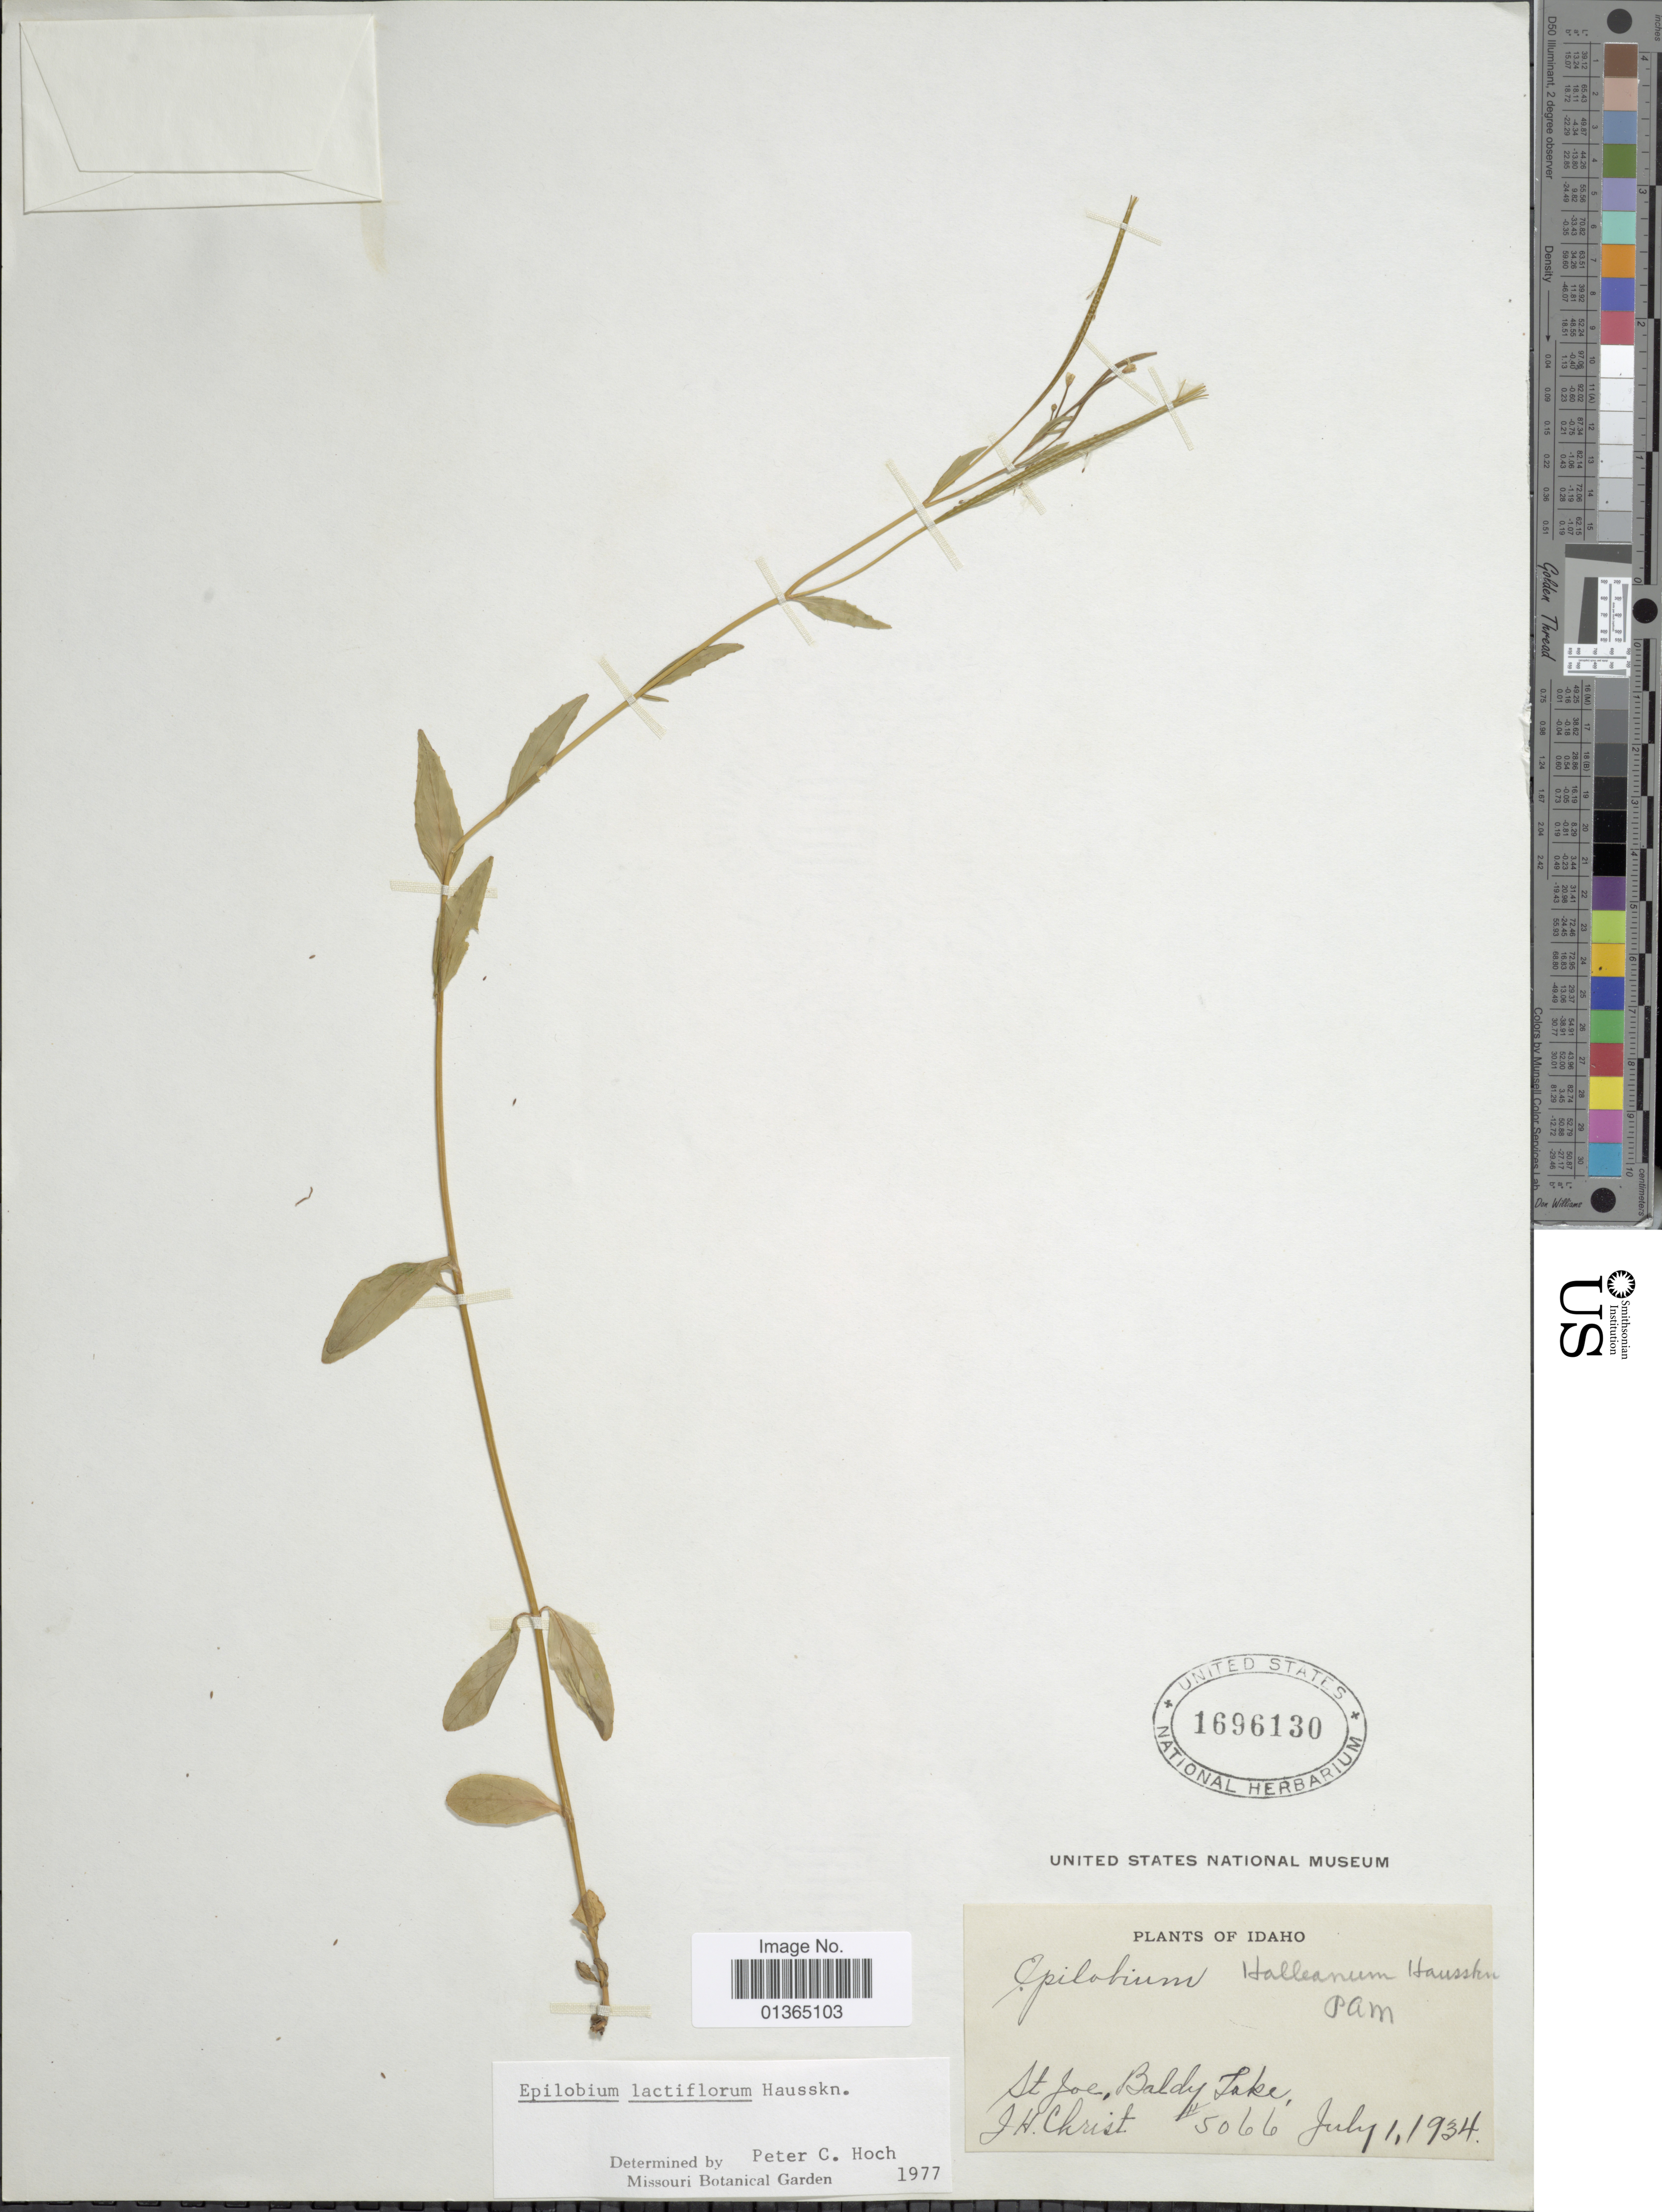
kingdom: Plantae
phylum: Tracheophyta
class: Magnoliopsida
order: Myrtales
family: Onagraceae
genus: Epilobium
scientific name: Epilobium lactiflorum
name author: Hausskn.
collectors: J. H. Christ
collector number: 5066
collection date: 1934-07-01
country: United States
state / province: Idaho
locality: St Joe, Baldy Lake.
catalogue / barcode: US 1696130